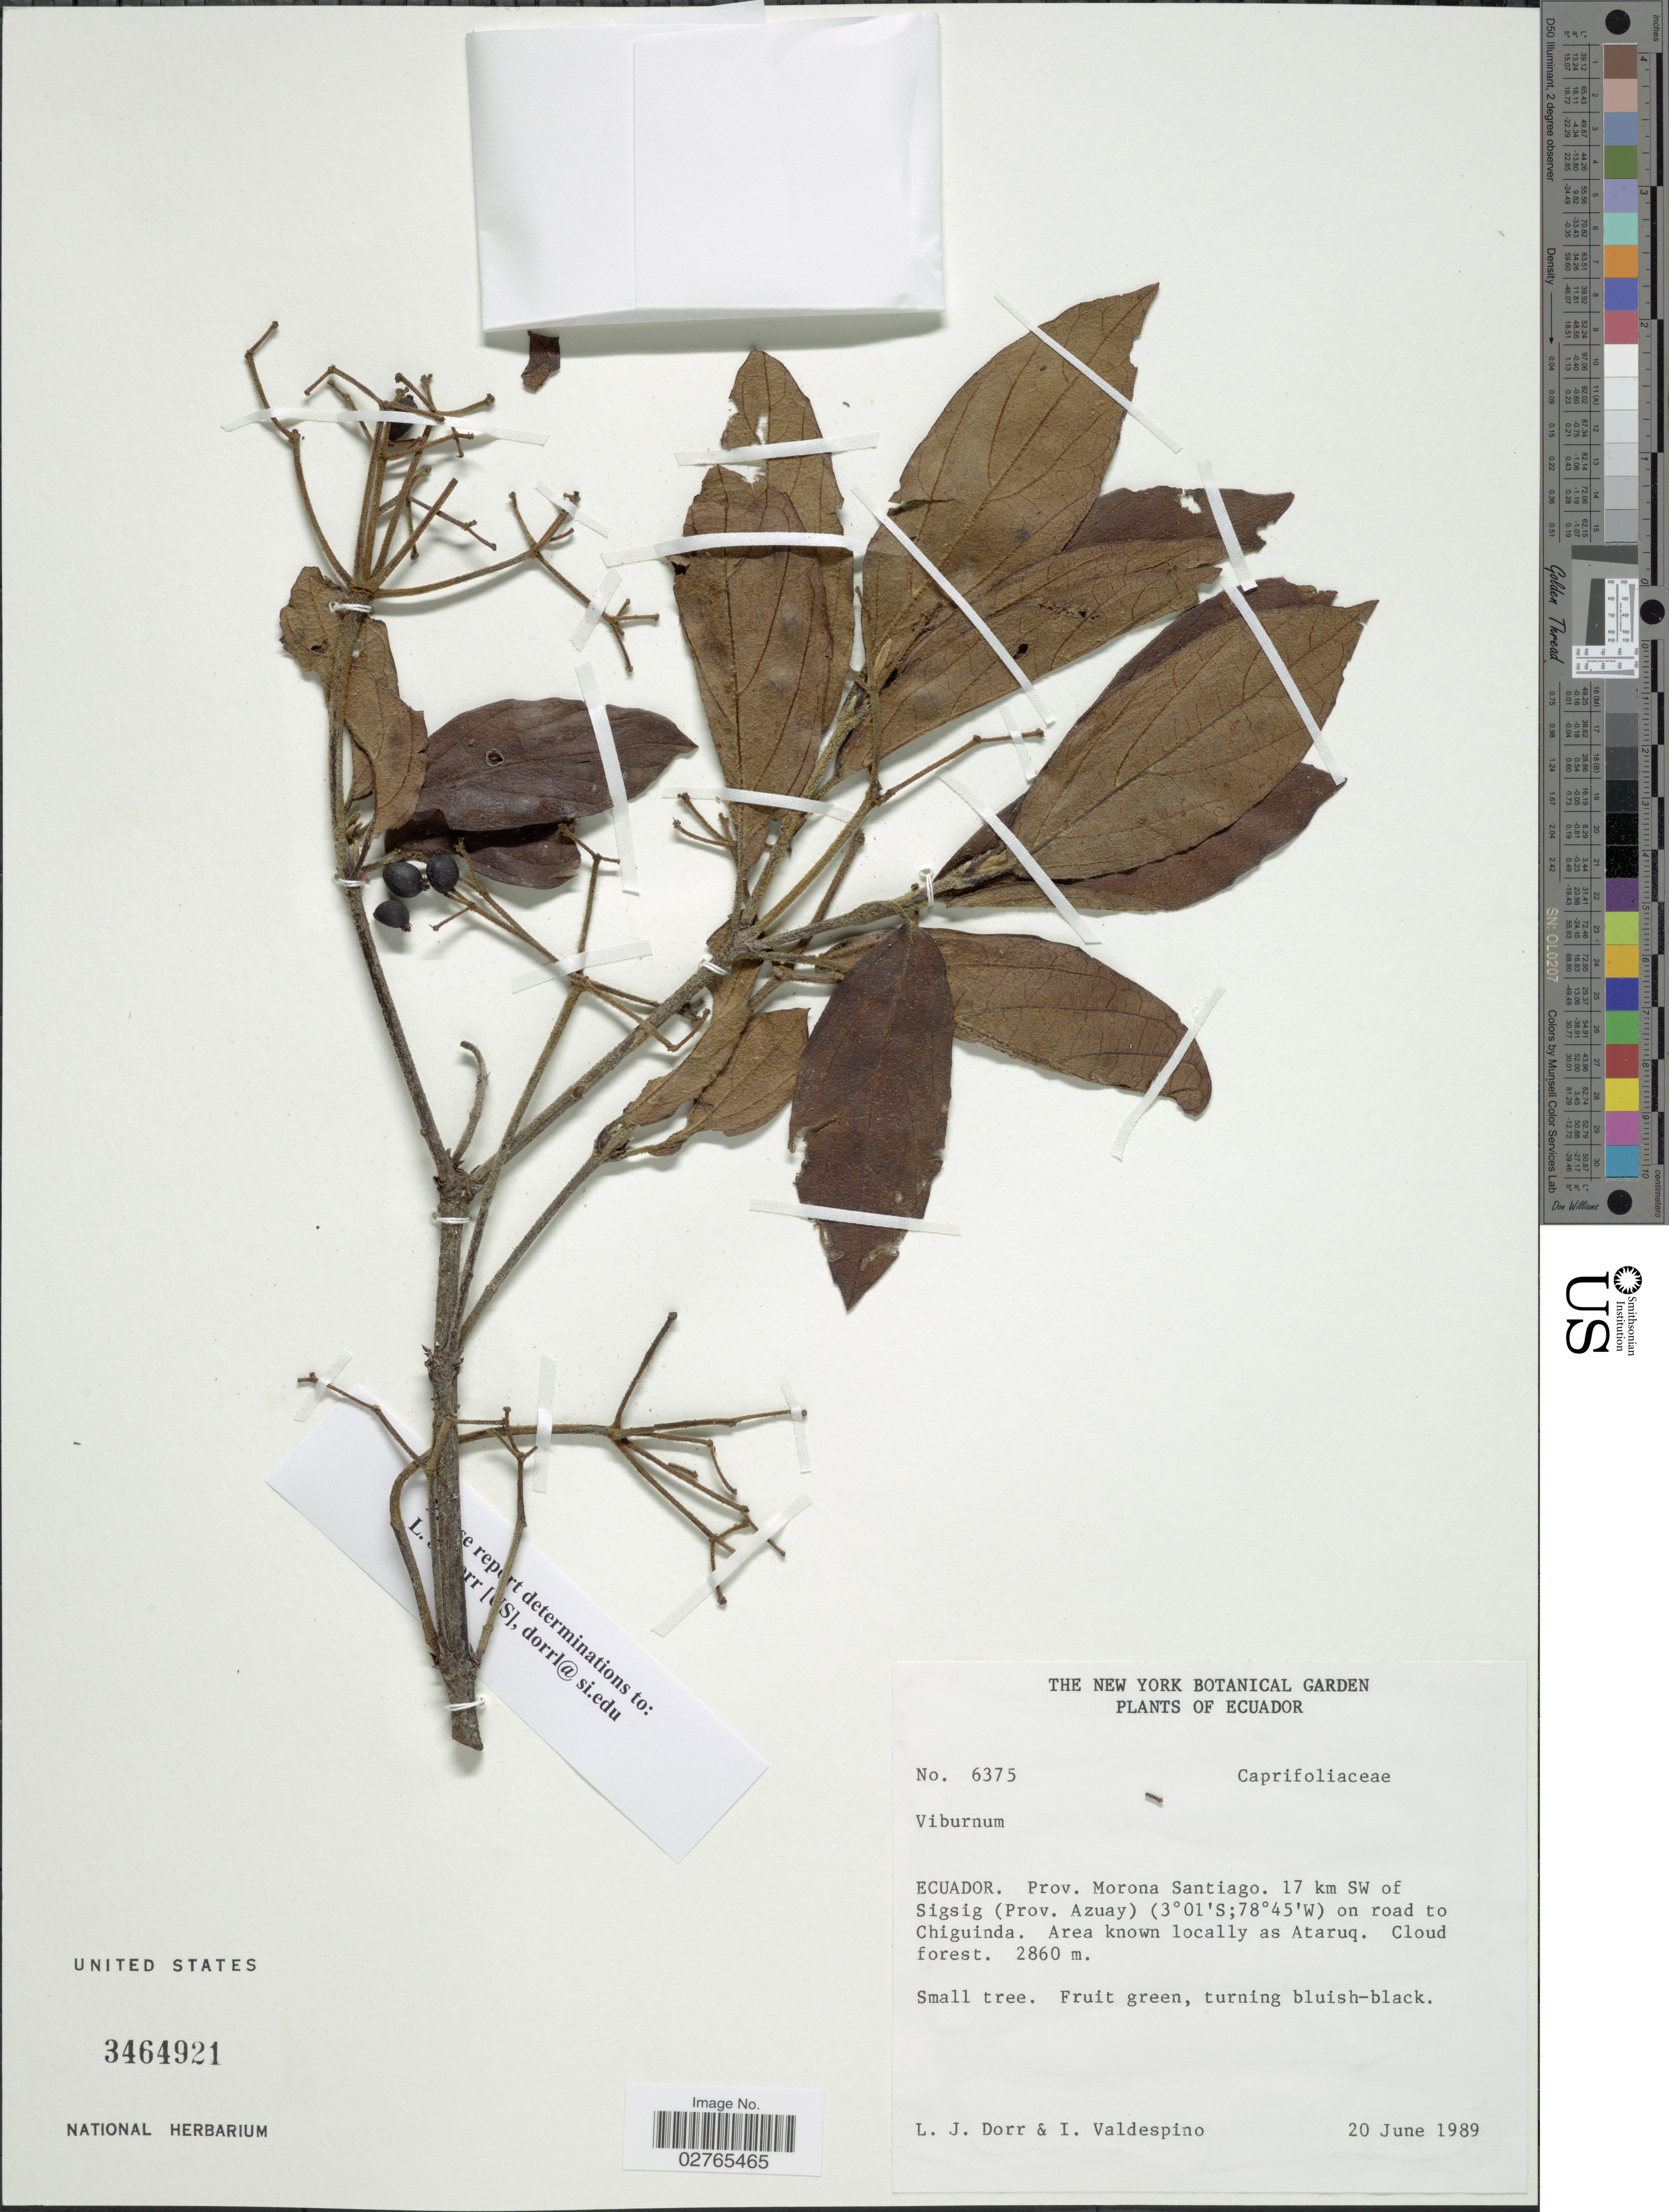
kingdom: Plantae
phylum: Tracheophyta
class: Magnoliopsida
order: Dipsacales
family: Viburnaceae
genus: Viburnum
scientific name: Viburnum sp.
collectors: L. J. Dorr & I. A. Valdespino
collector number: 6375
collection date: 1989-06-20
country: Ecuador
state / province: Morona-Santiago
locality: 17 km SW of Sigsig (Prov. Azuay) on road to Chiguinda. Area known locally as Ataruq.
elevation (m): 2860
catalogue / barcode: US 3464921